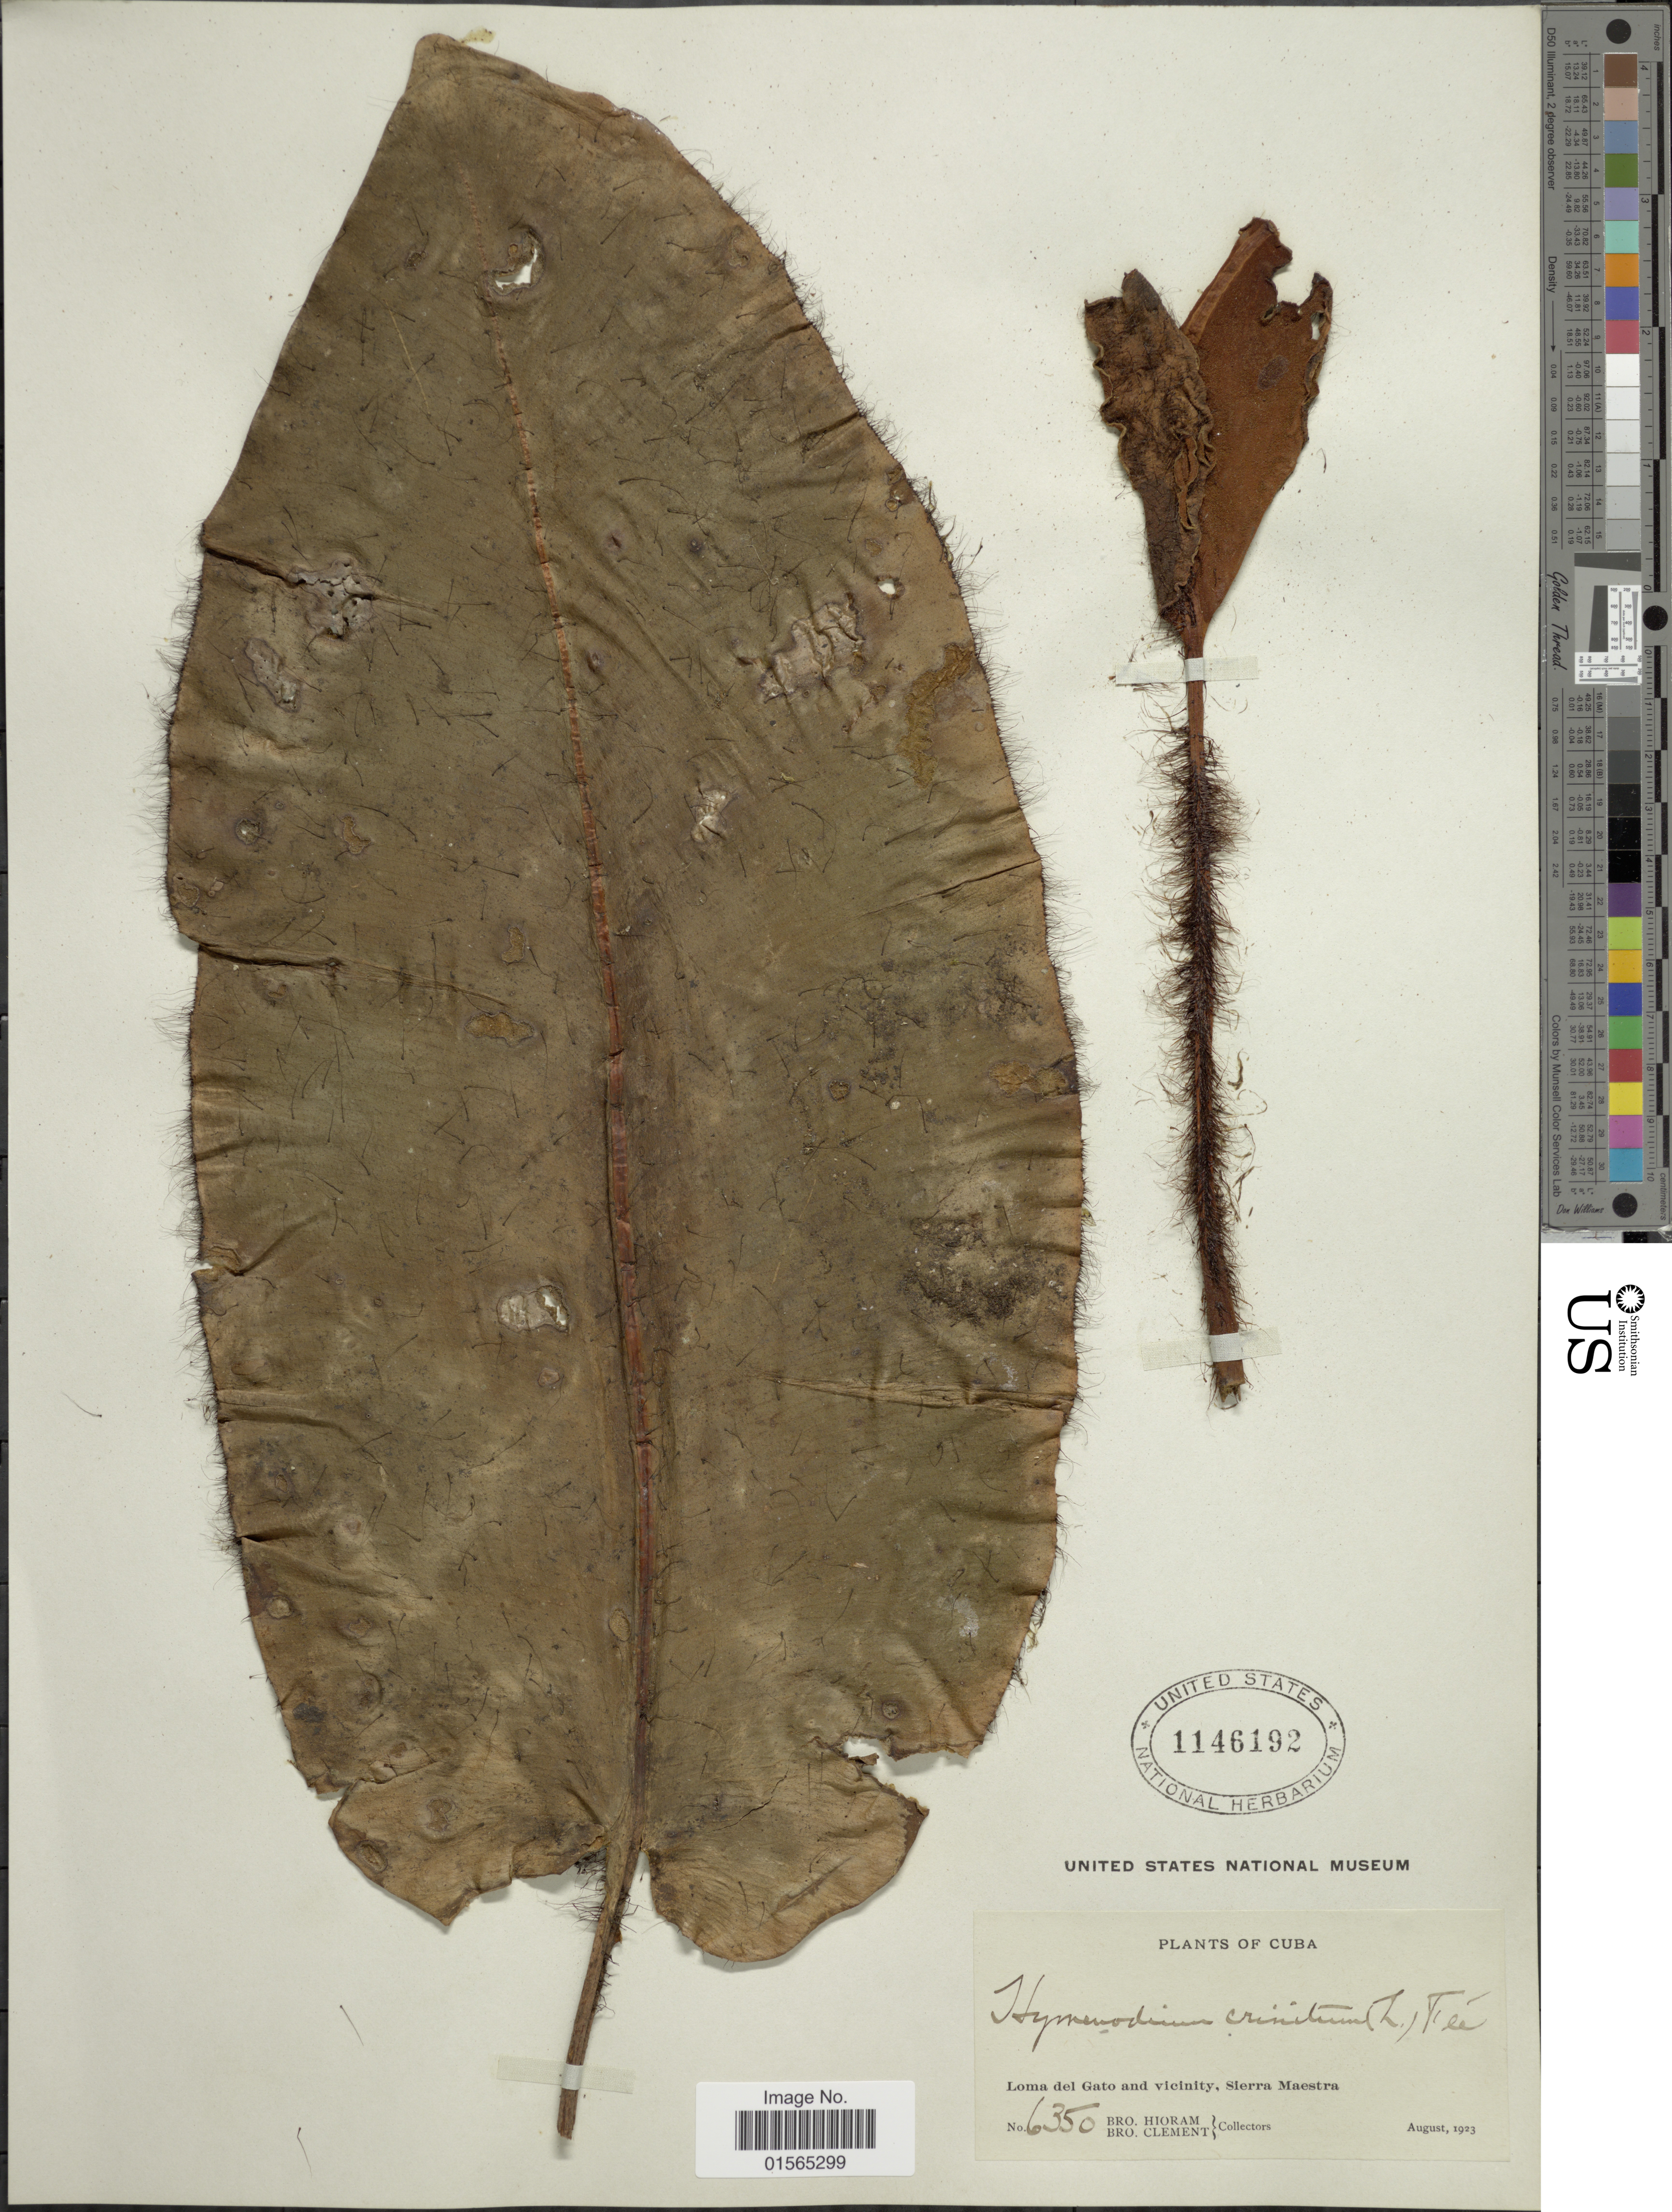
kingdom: Plantae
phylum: Tracheophyta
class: Polypodiopsida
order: Polypodiales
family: Dryopteridaceae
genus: Elaphoglossum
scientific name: Elaphoglossum crinitum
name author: (L.) Christ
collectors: Bro. Hioram & B. Clement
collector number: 6350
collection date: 1923-08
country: Cuba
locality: Loma del Gato and vicinity, Sierra Meastra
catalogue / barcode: US 1146192